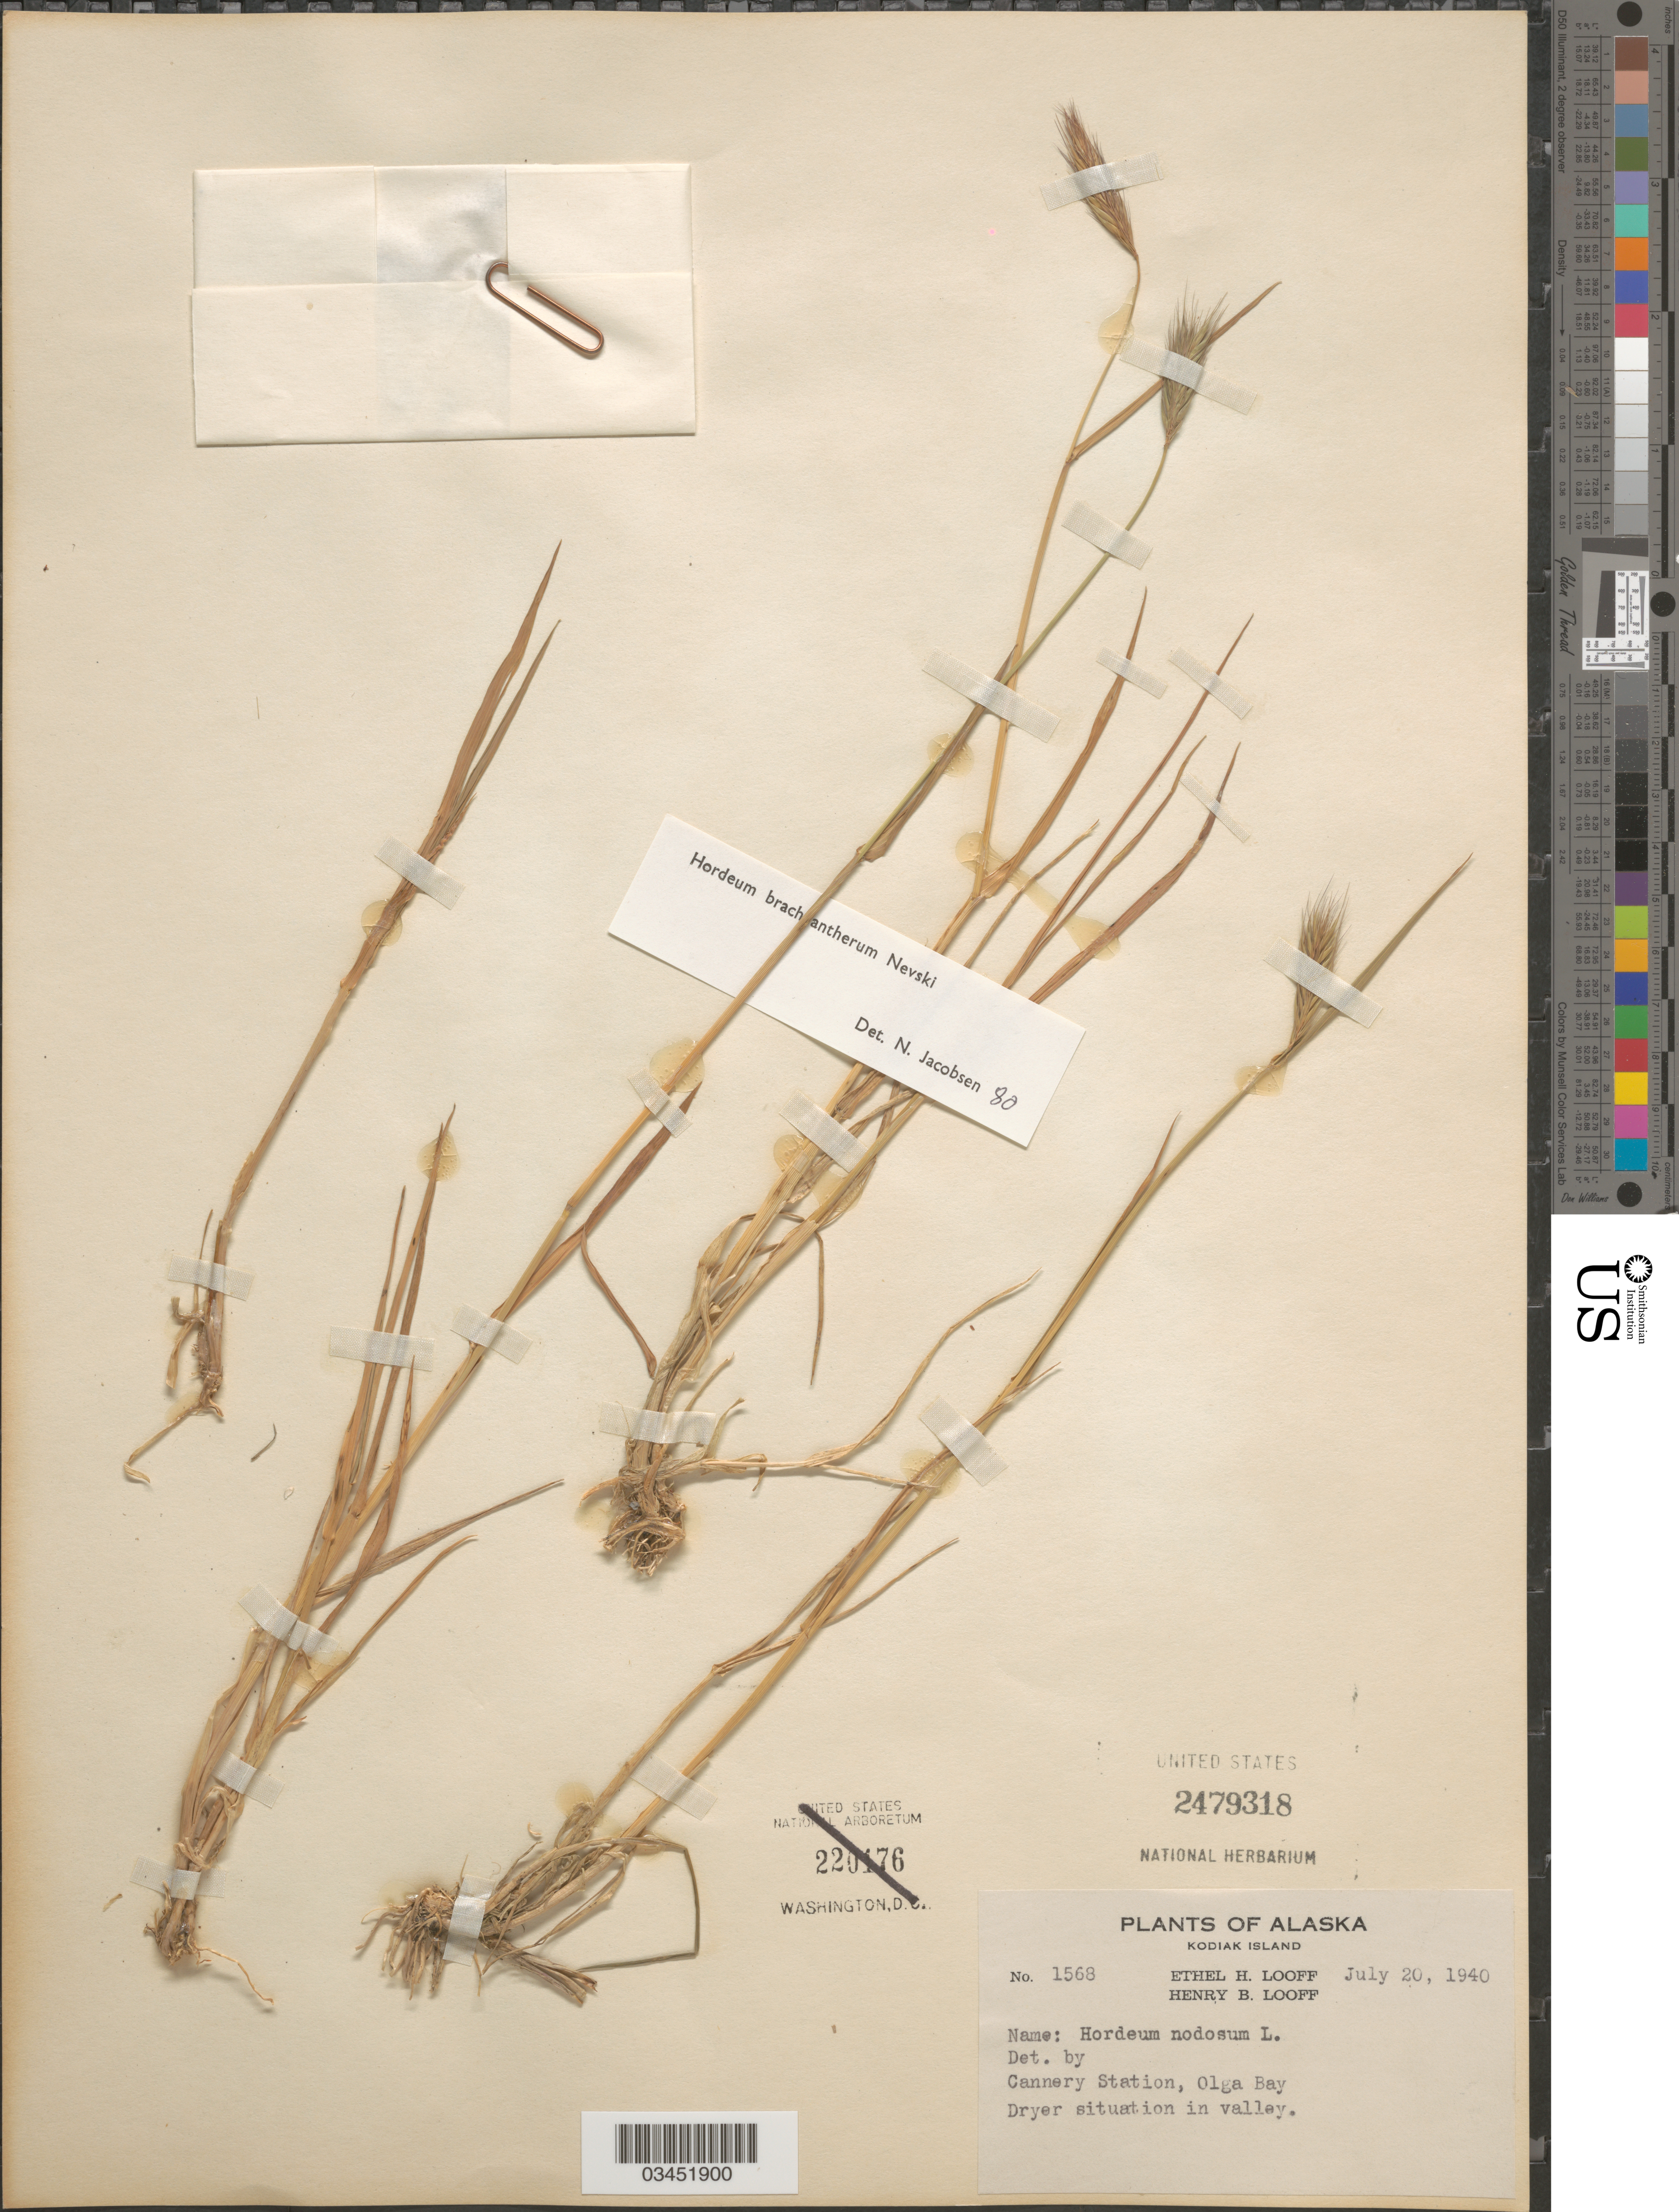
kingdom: Plantae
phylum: Tracheophyta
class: Liliopsida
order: Poales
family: Poaceae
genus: Hordeum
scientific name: Hordeum brachyantherum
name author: Nevski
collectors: E. Looff & H. Looff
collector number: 1568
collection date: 1940-07-20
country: United States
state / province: Alaska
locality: Kodiak Island. Cannery Station, Olga Bay.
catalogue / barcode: US 2479318